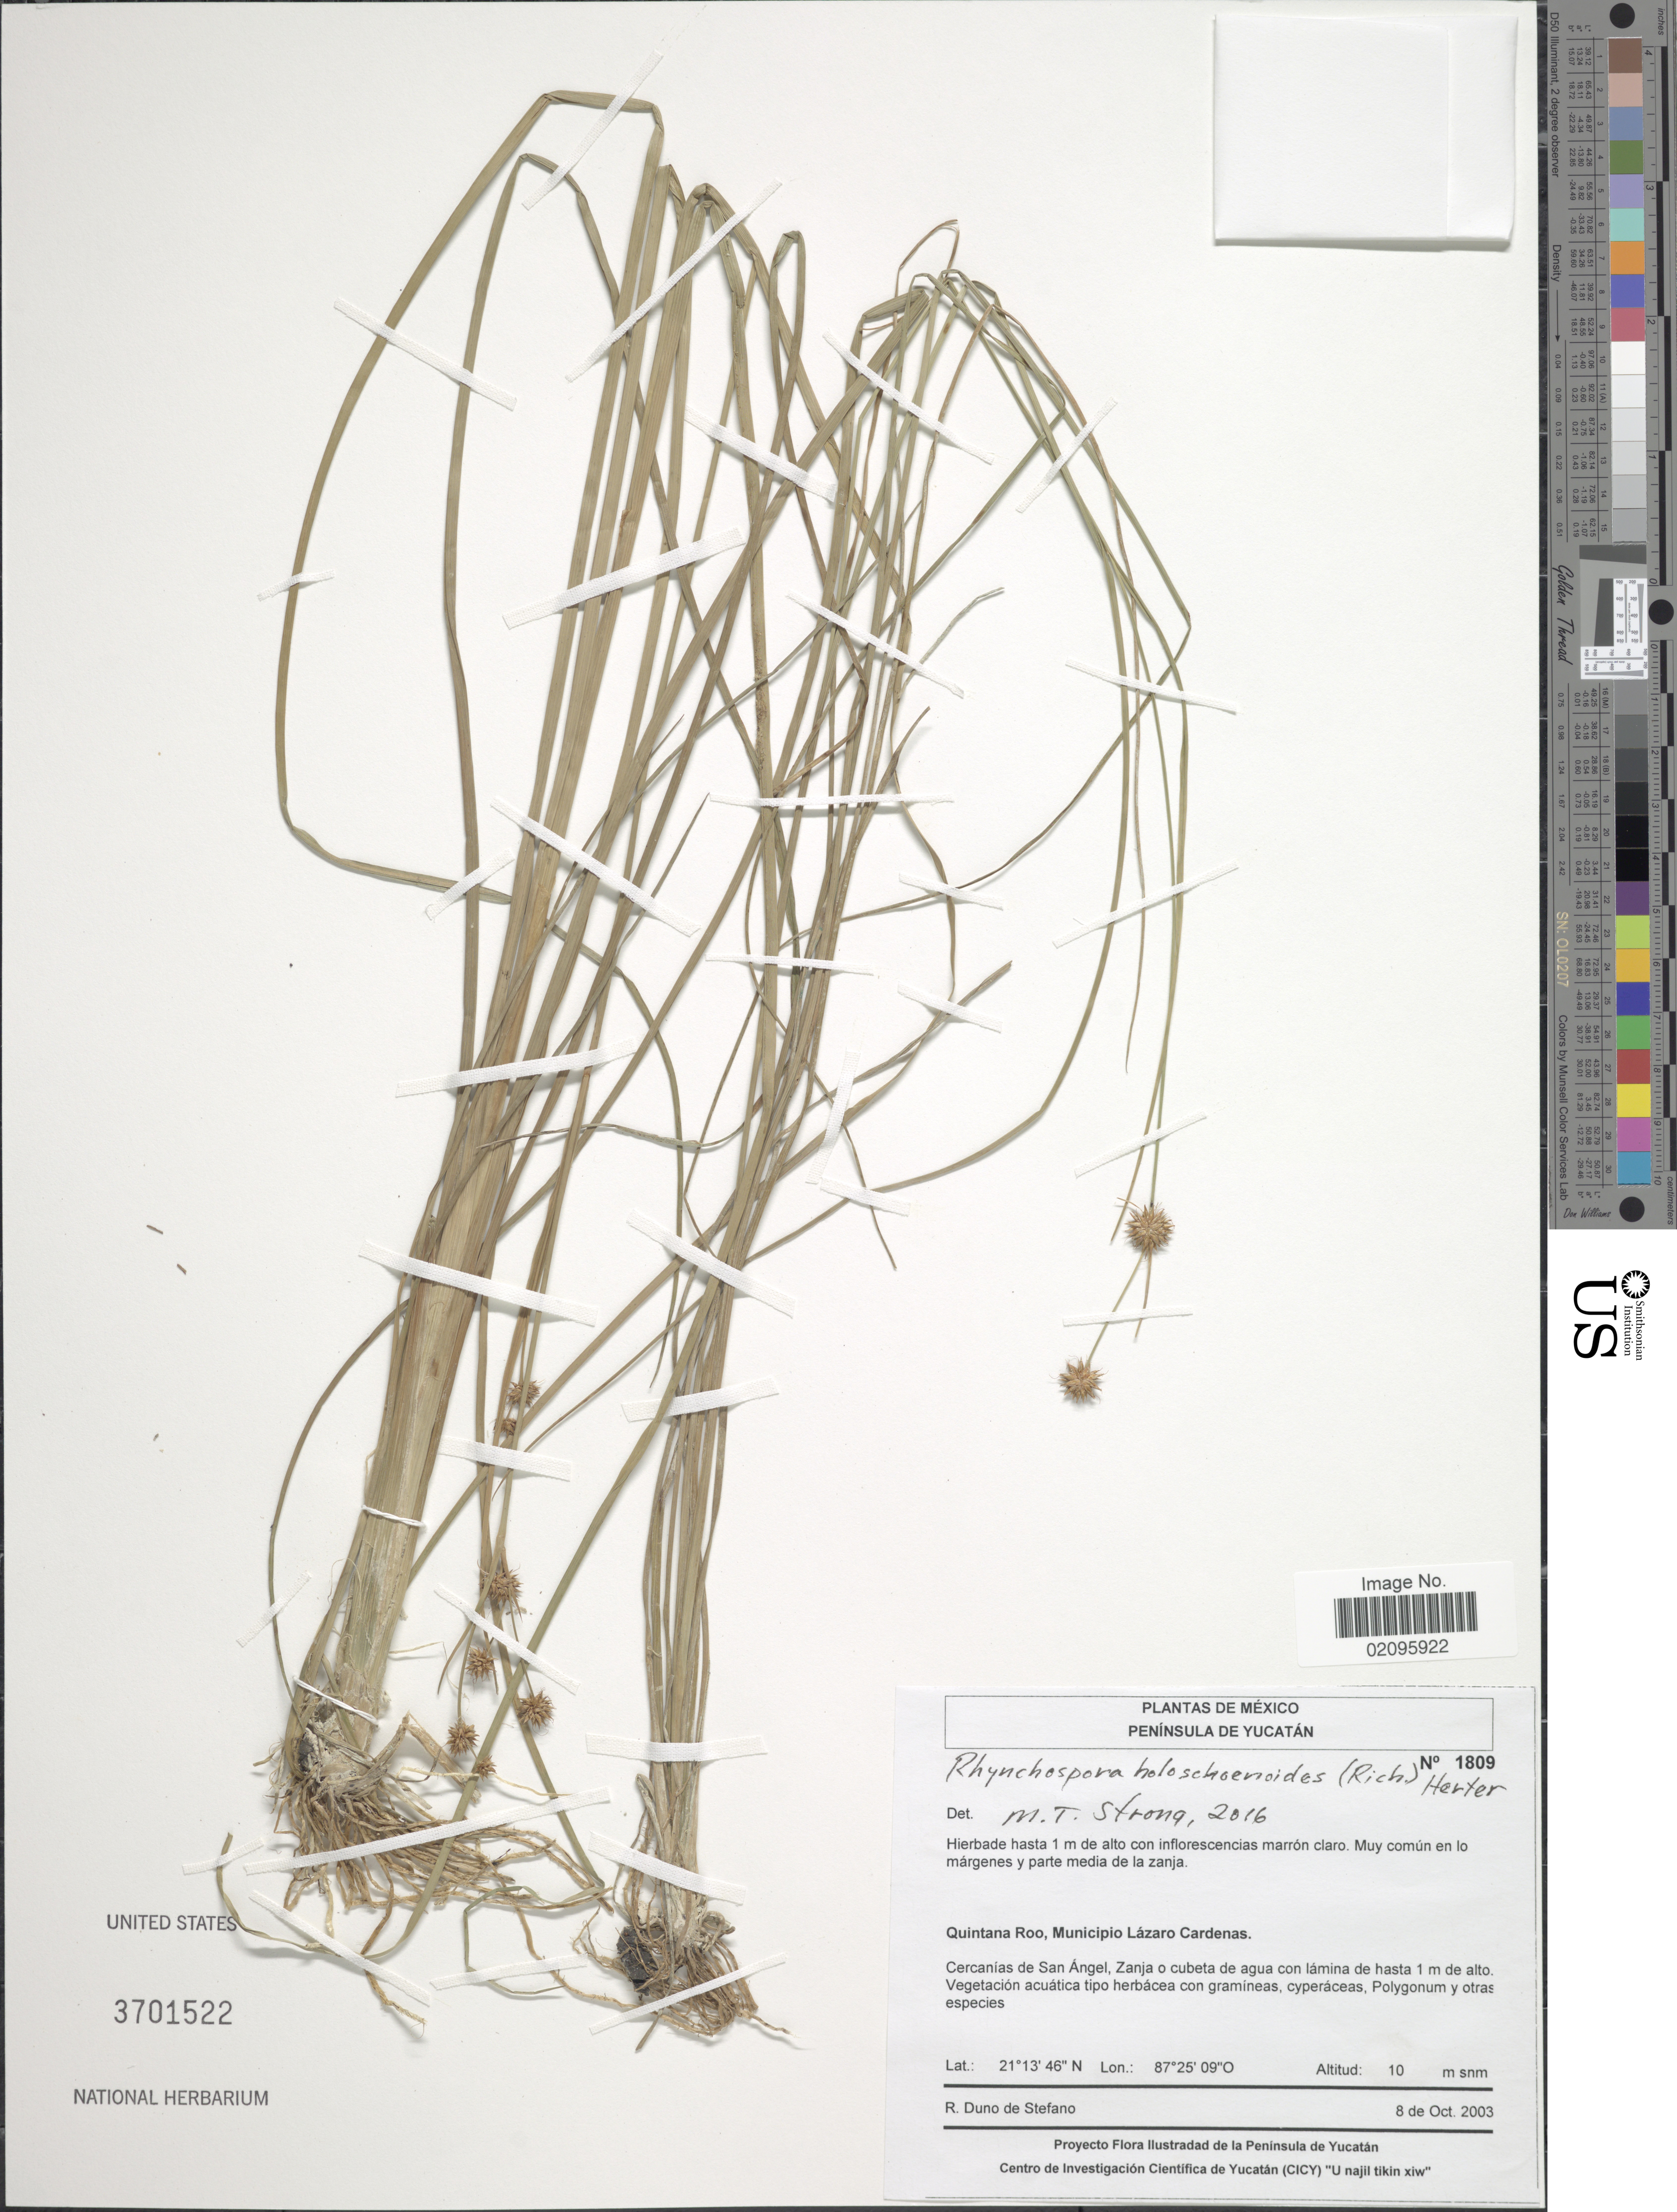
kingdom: Plantae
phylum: Tracheophyta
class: Liliopsida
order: Poales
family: Cyperaceae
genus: Rhynchospora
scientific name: Rhynchospora holoschoenoides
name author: (Rich.) Herter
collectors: R. Duno de Stefano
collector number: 1809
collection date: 2003-10-08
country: Mexico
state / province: Quintana Roo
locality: Municipio Lazaro Cardenas, Cercanias de San Angel, Zanja o cubeta de agua con lamina, Peninsula de Yucatan.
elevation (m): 10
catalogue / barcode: US 3701522